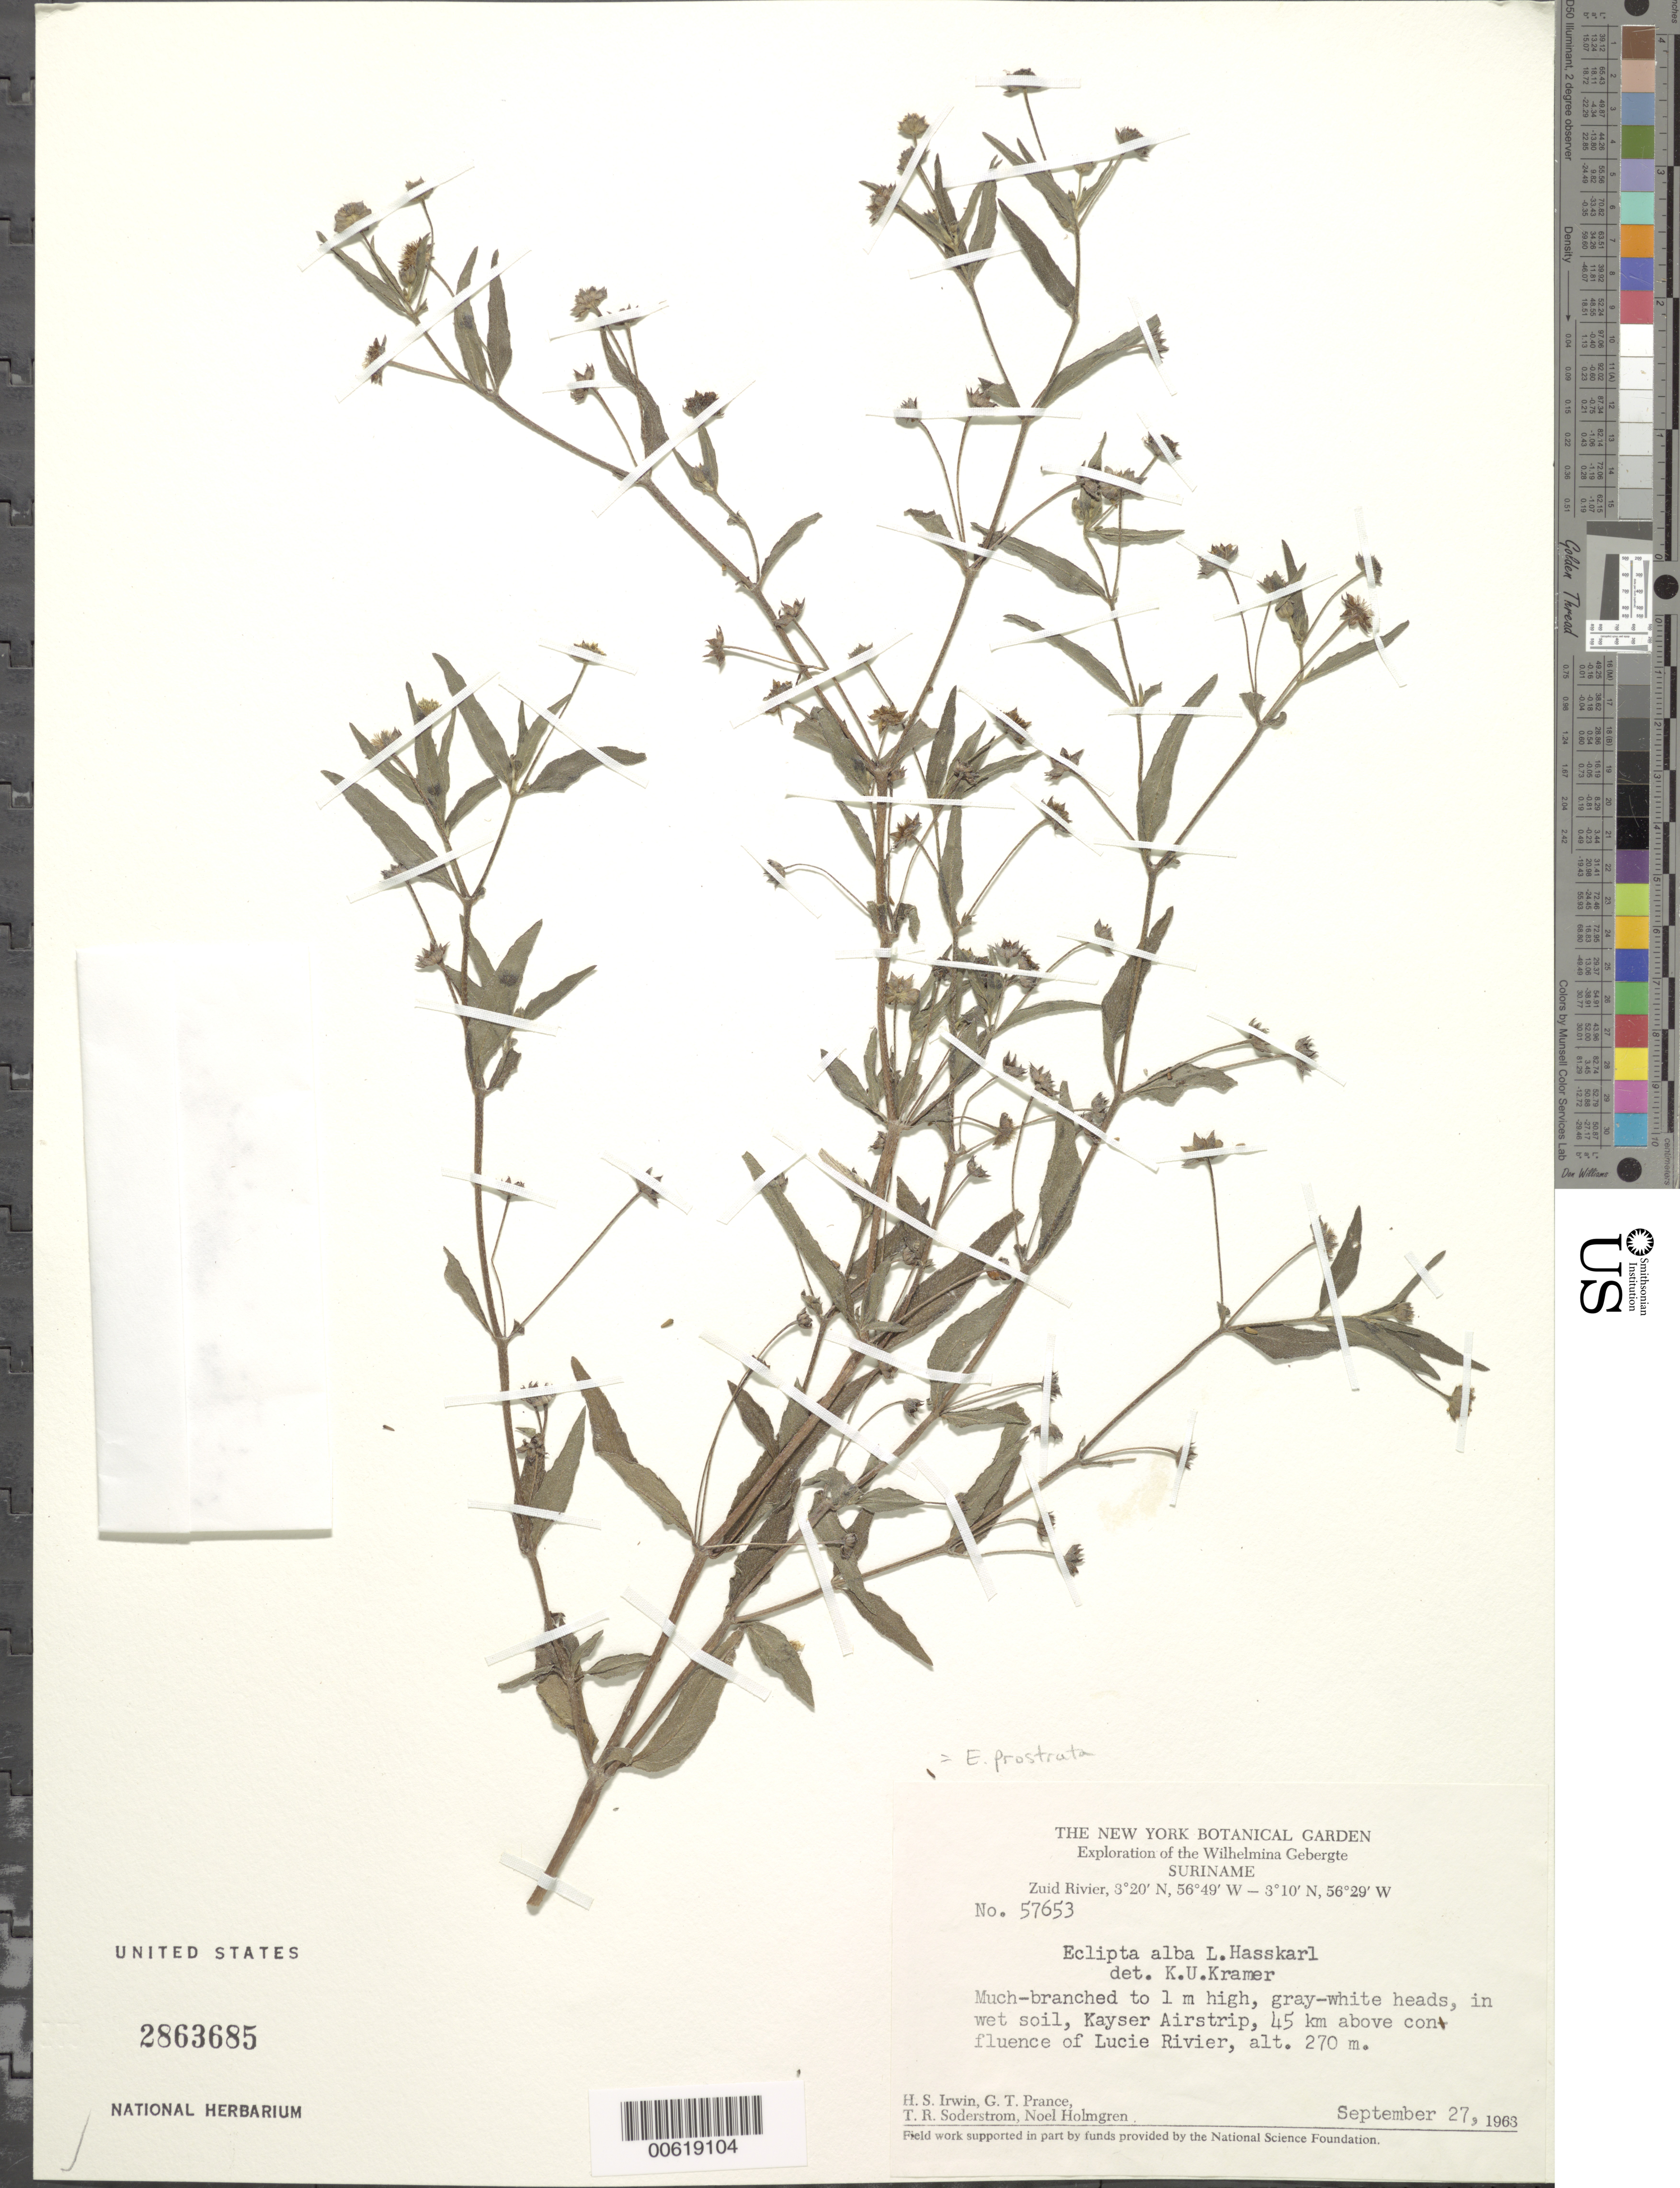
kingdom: Plantae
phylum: Tracheophyta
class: Magnoliopsida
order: Asterales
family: Asteraceae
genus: Eclipta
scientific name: Eclipta prostrata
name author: (L.) L.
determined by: Kramer, K. U.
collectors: H. Irwin, G. T. Prance, T. R. Soderstrom & N. H. Holmgren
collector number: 57653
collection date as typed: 27-Sep-63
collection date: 1963-09-27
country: Suriname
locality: Kayser Airstrip, Zuid R., 45 km above confl. with Lucie R., Wilhelmina Gebergte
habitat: Wet soil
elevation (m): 270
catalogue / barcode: US 2863685